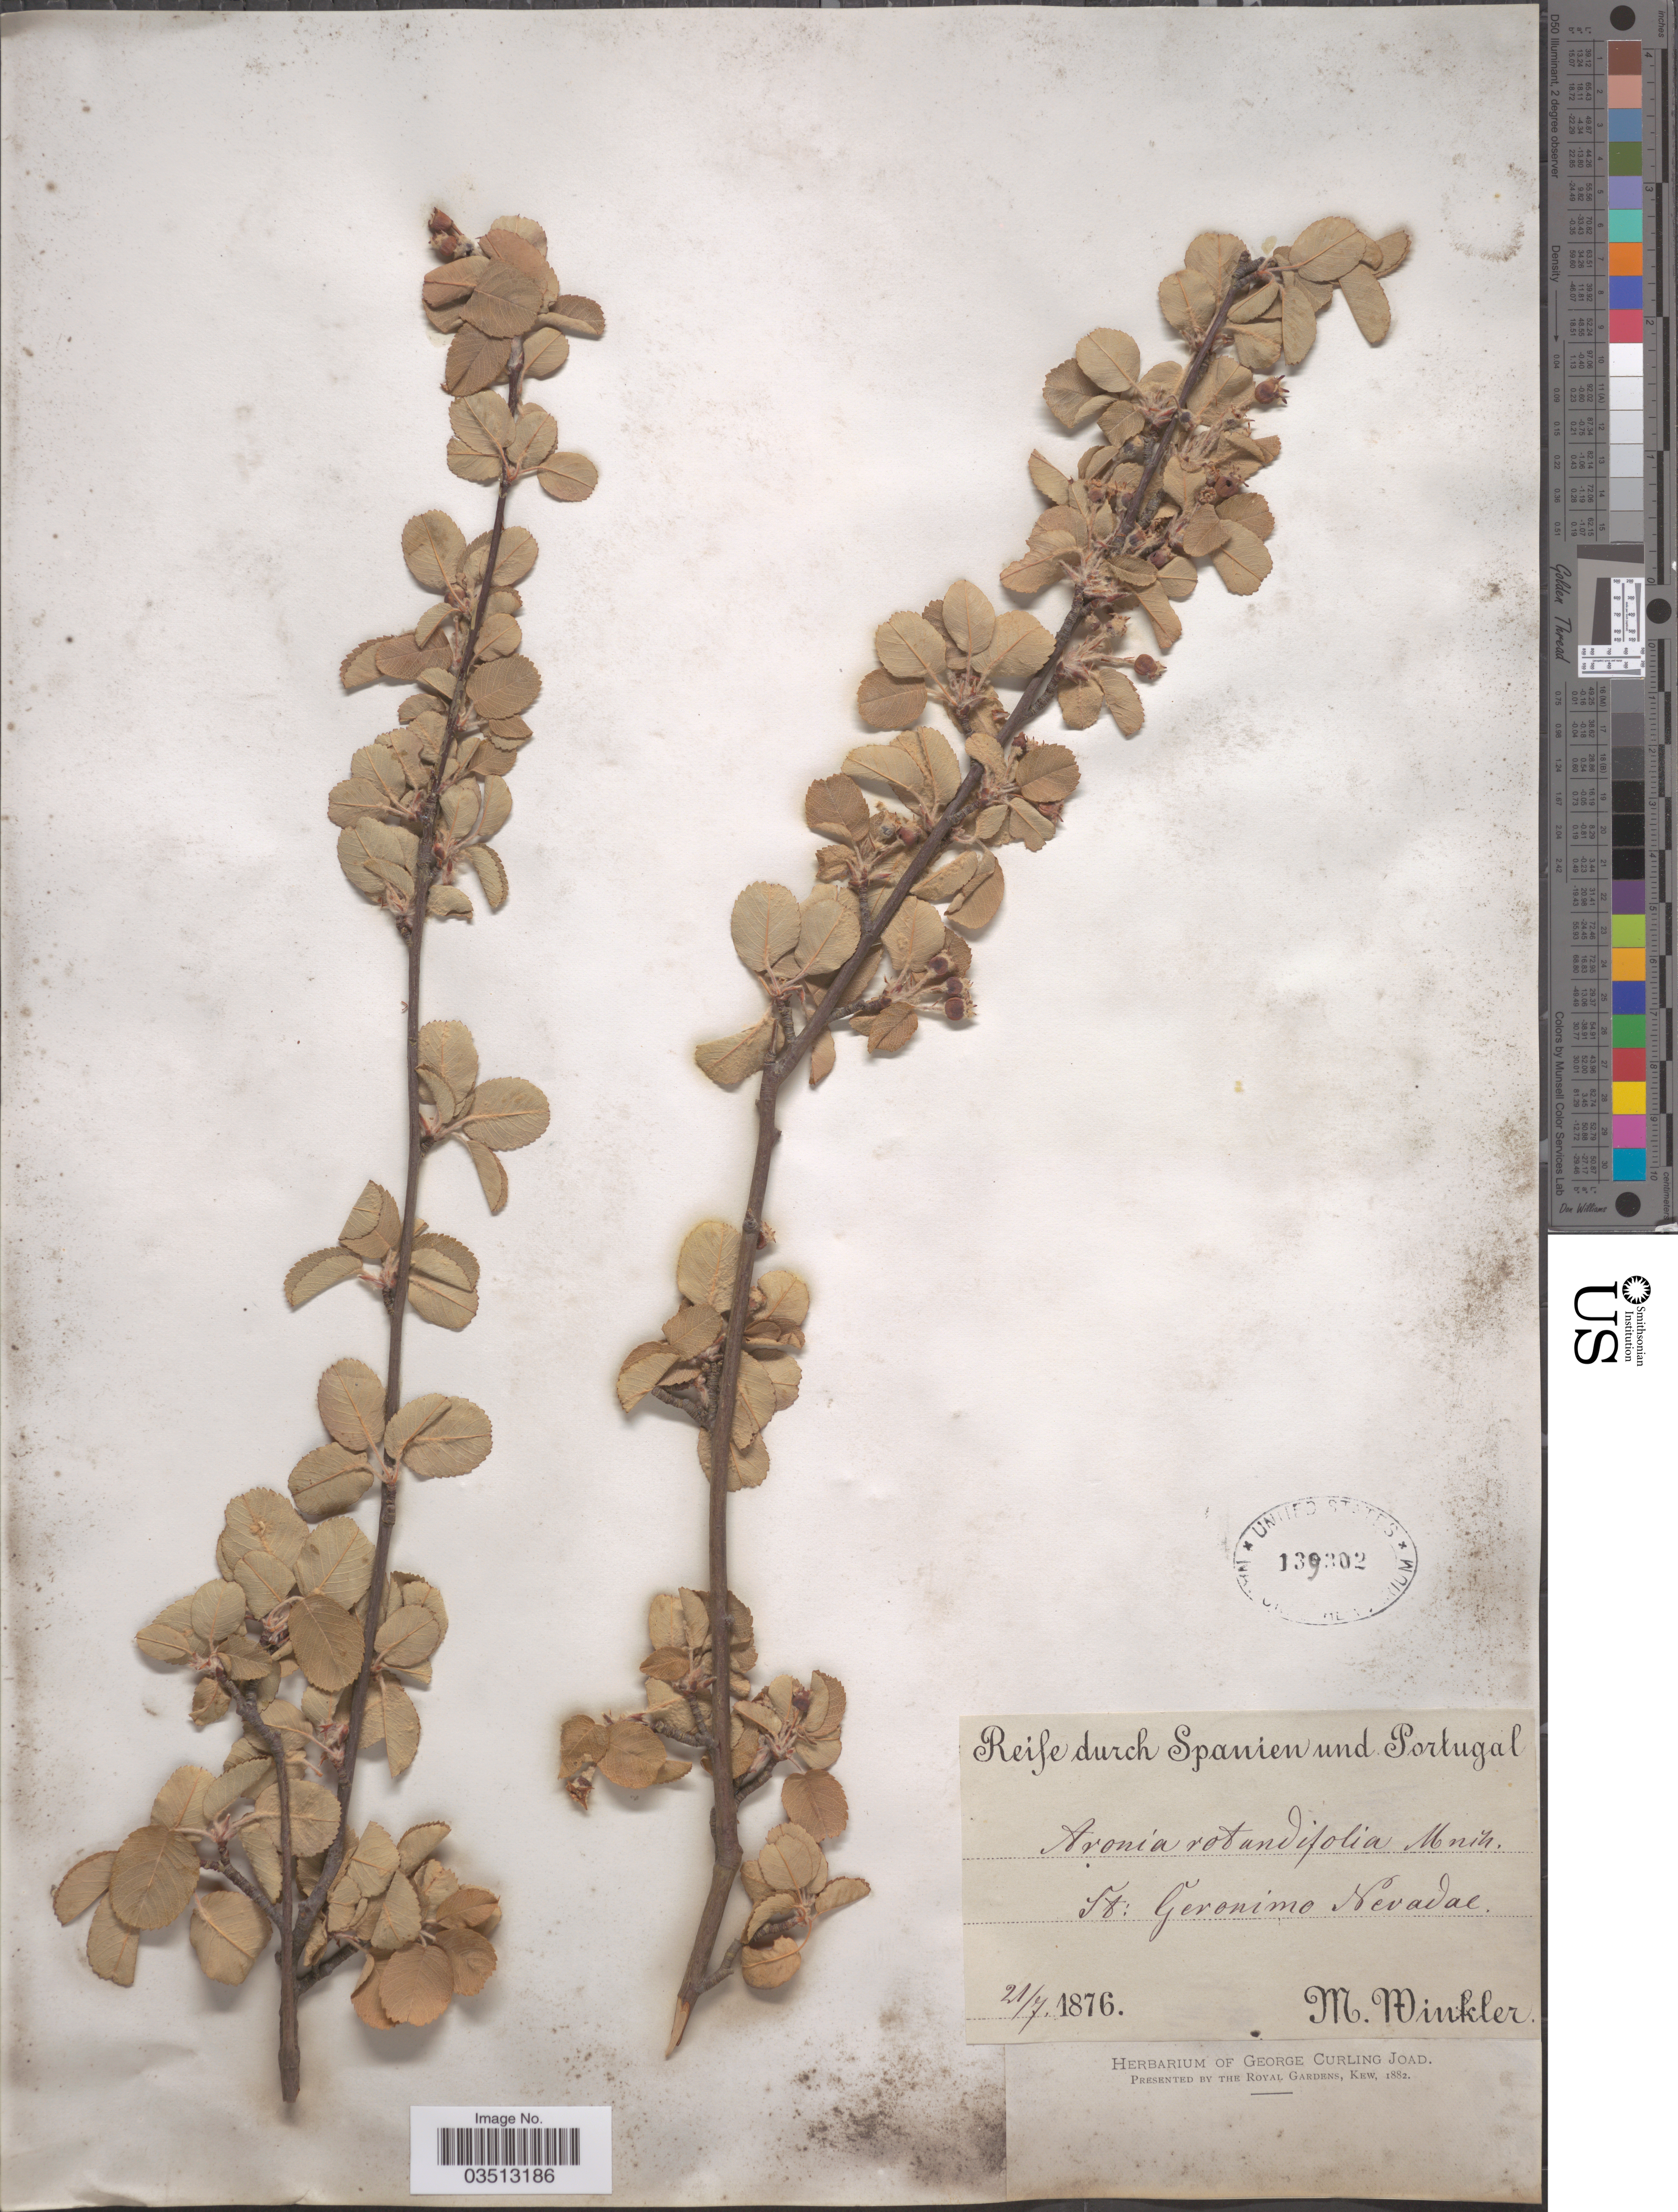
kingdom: Plantae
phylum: Tracheophyta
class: Magnoliopsida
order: Rosales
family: Rosaceae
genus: Amelanchier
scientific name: Amelanchier rotundifolia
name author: Dum. Cours.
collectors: M. Winkler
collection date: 1876-07-21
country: Spain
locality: Reife durch Spanien und Portugal. St. Geronimo Nevadae.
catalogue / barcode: US 139302